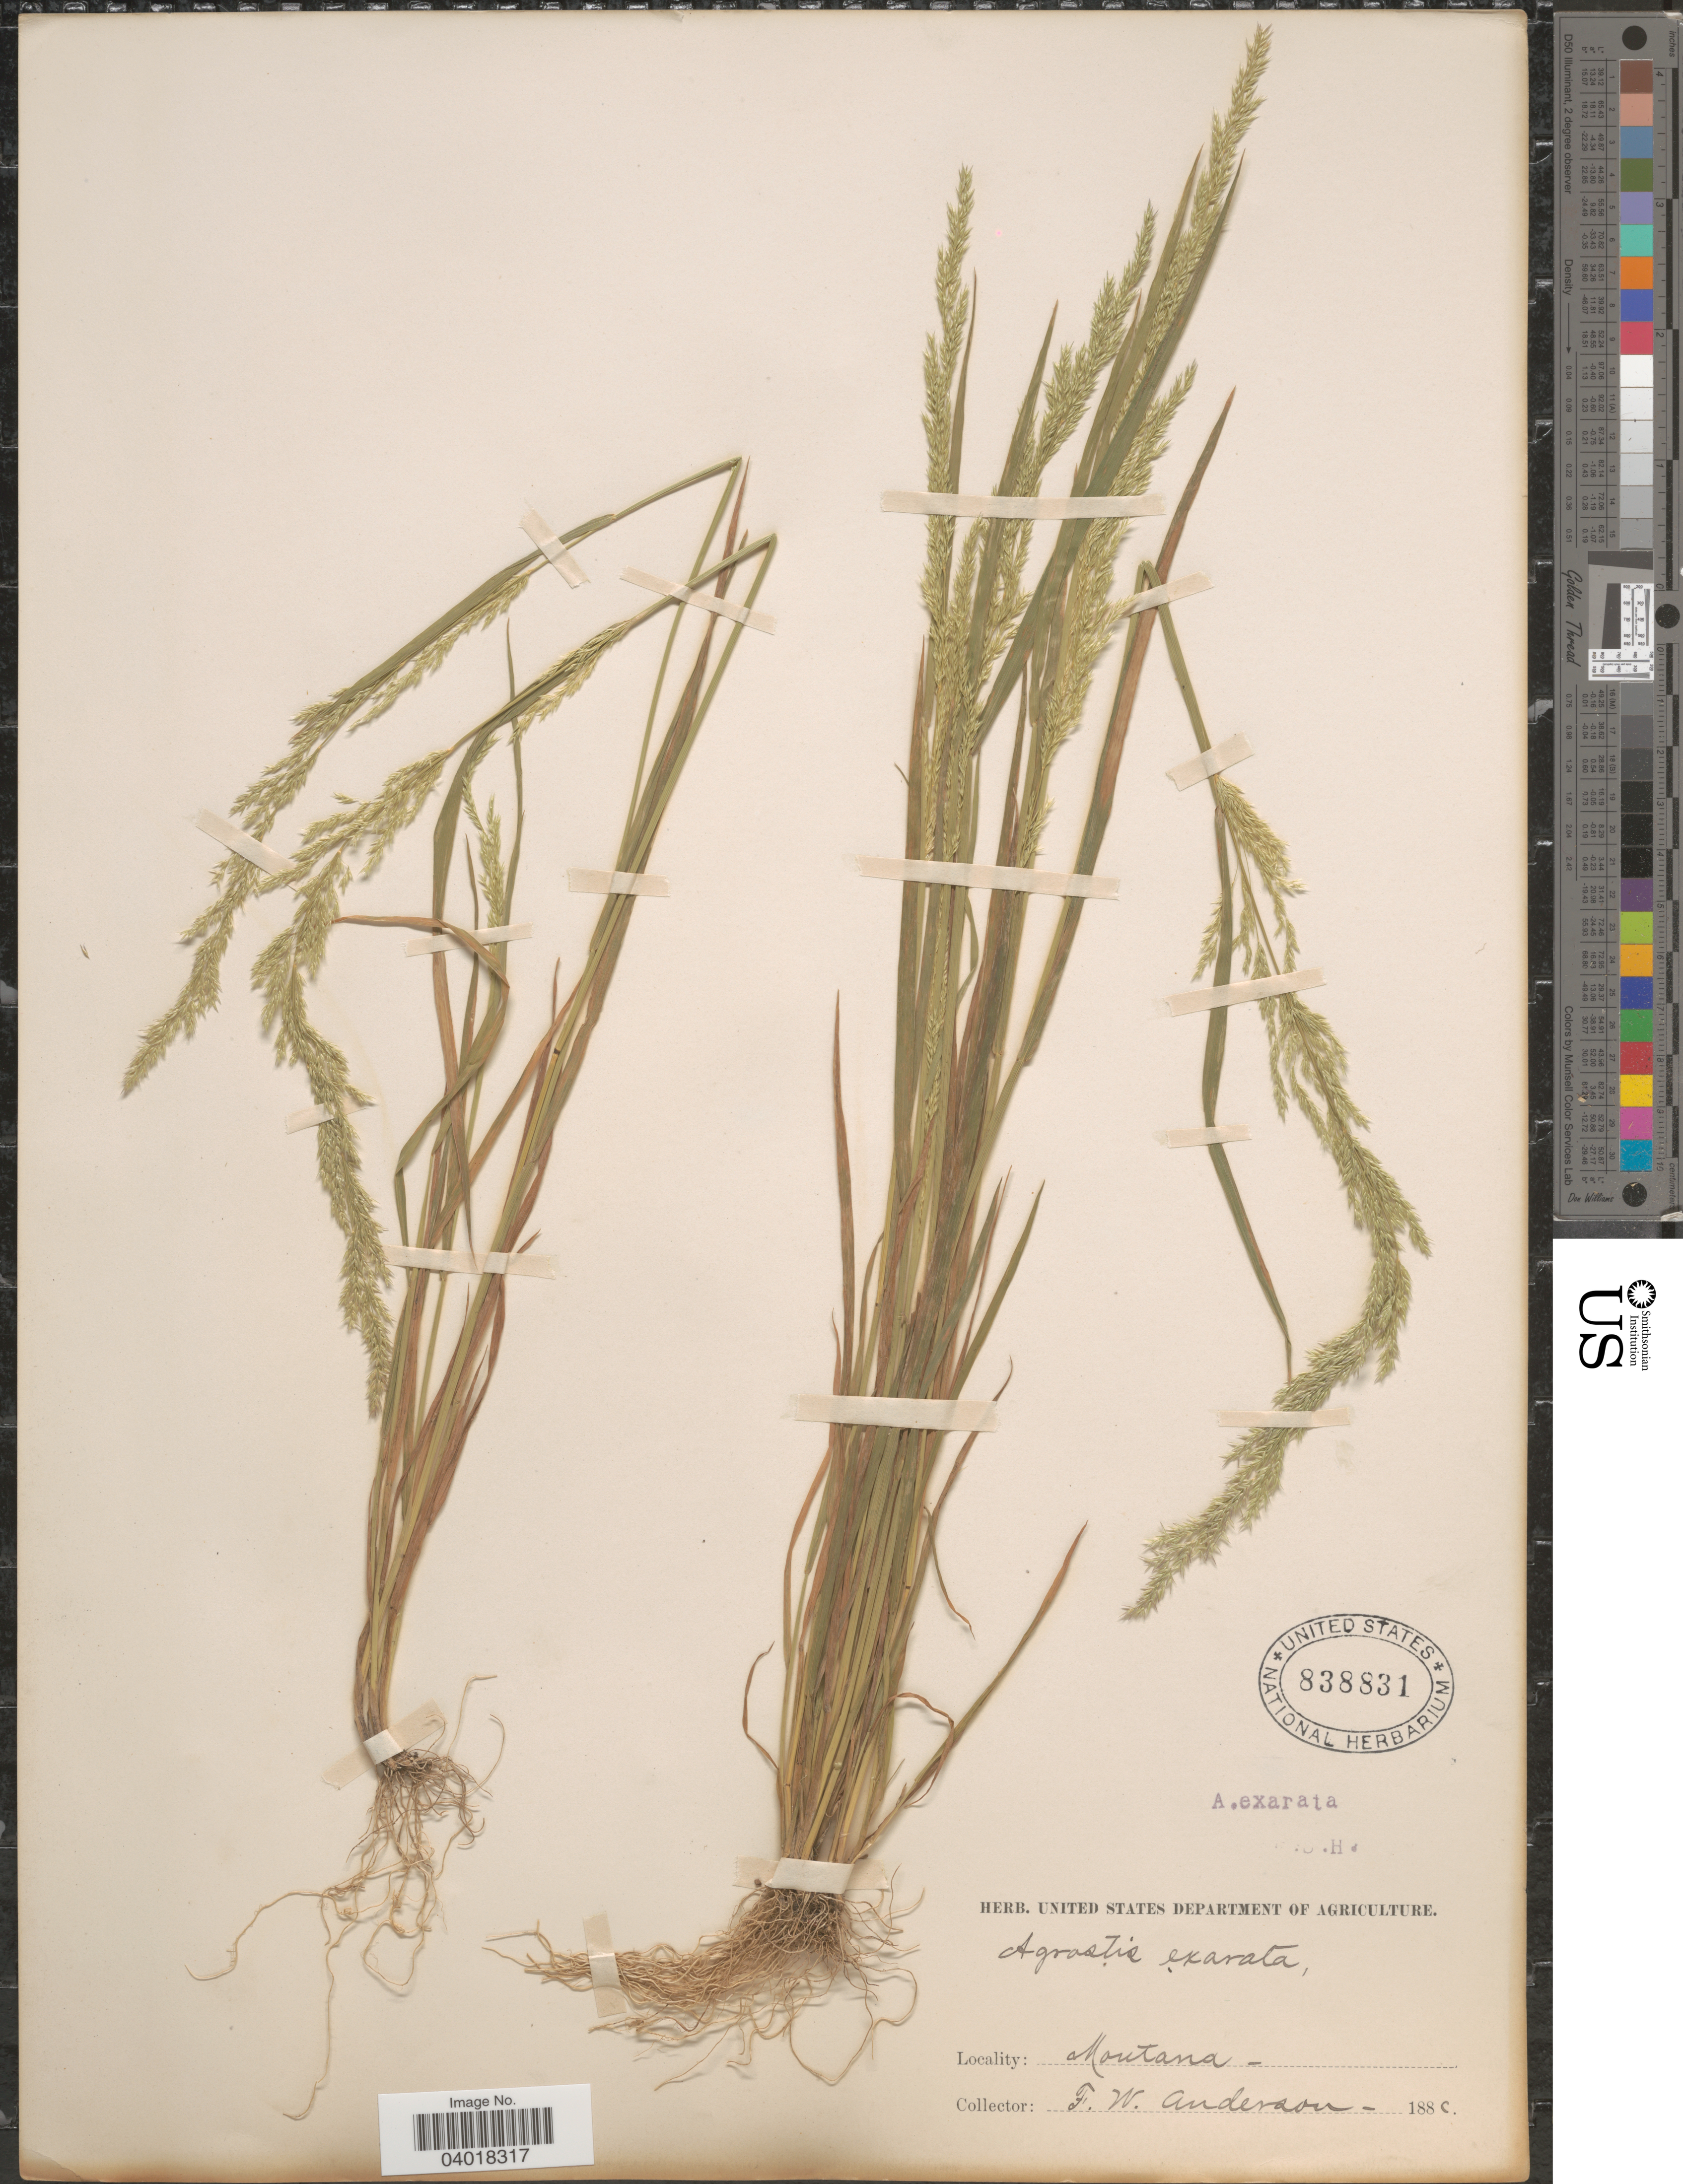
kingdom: Plantae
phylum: Tracheophyta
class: Liliopsida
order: Poales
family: Poaceae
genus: Agrostis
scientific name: Agrostis exarata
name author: Trin.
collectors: F. W. Anderson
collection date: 1886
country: United States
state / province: Montana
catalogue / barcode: US 838831